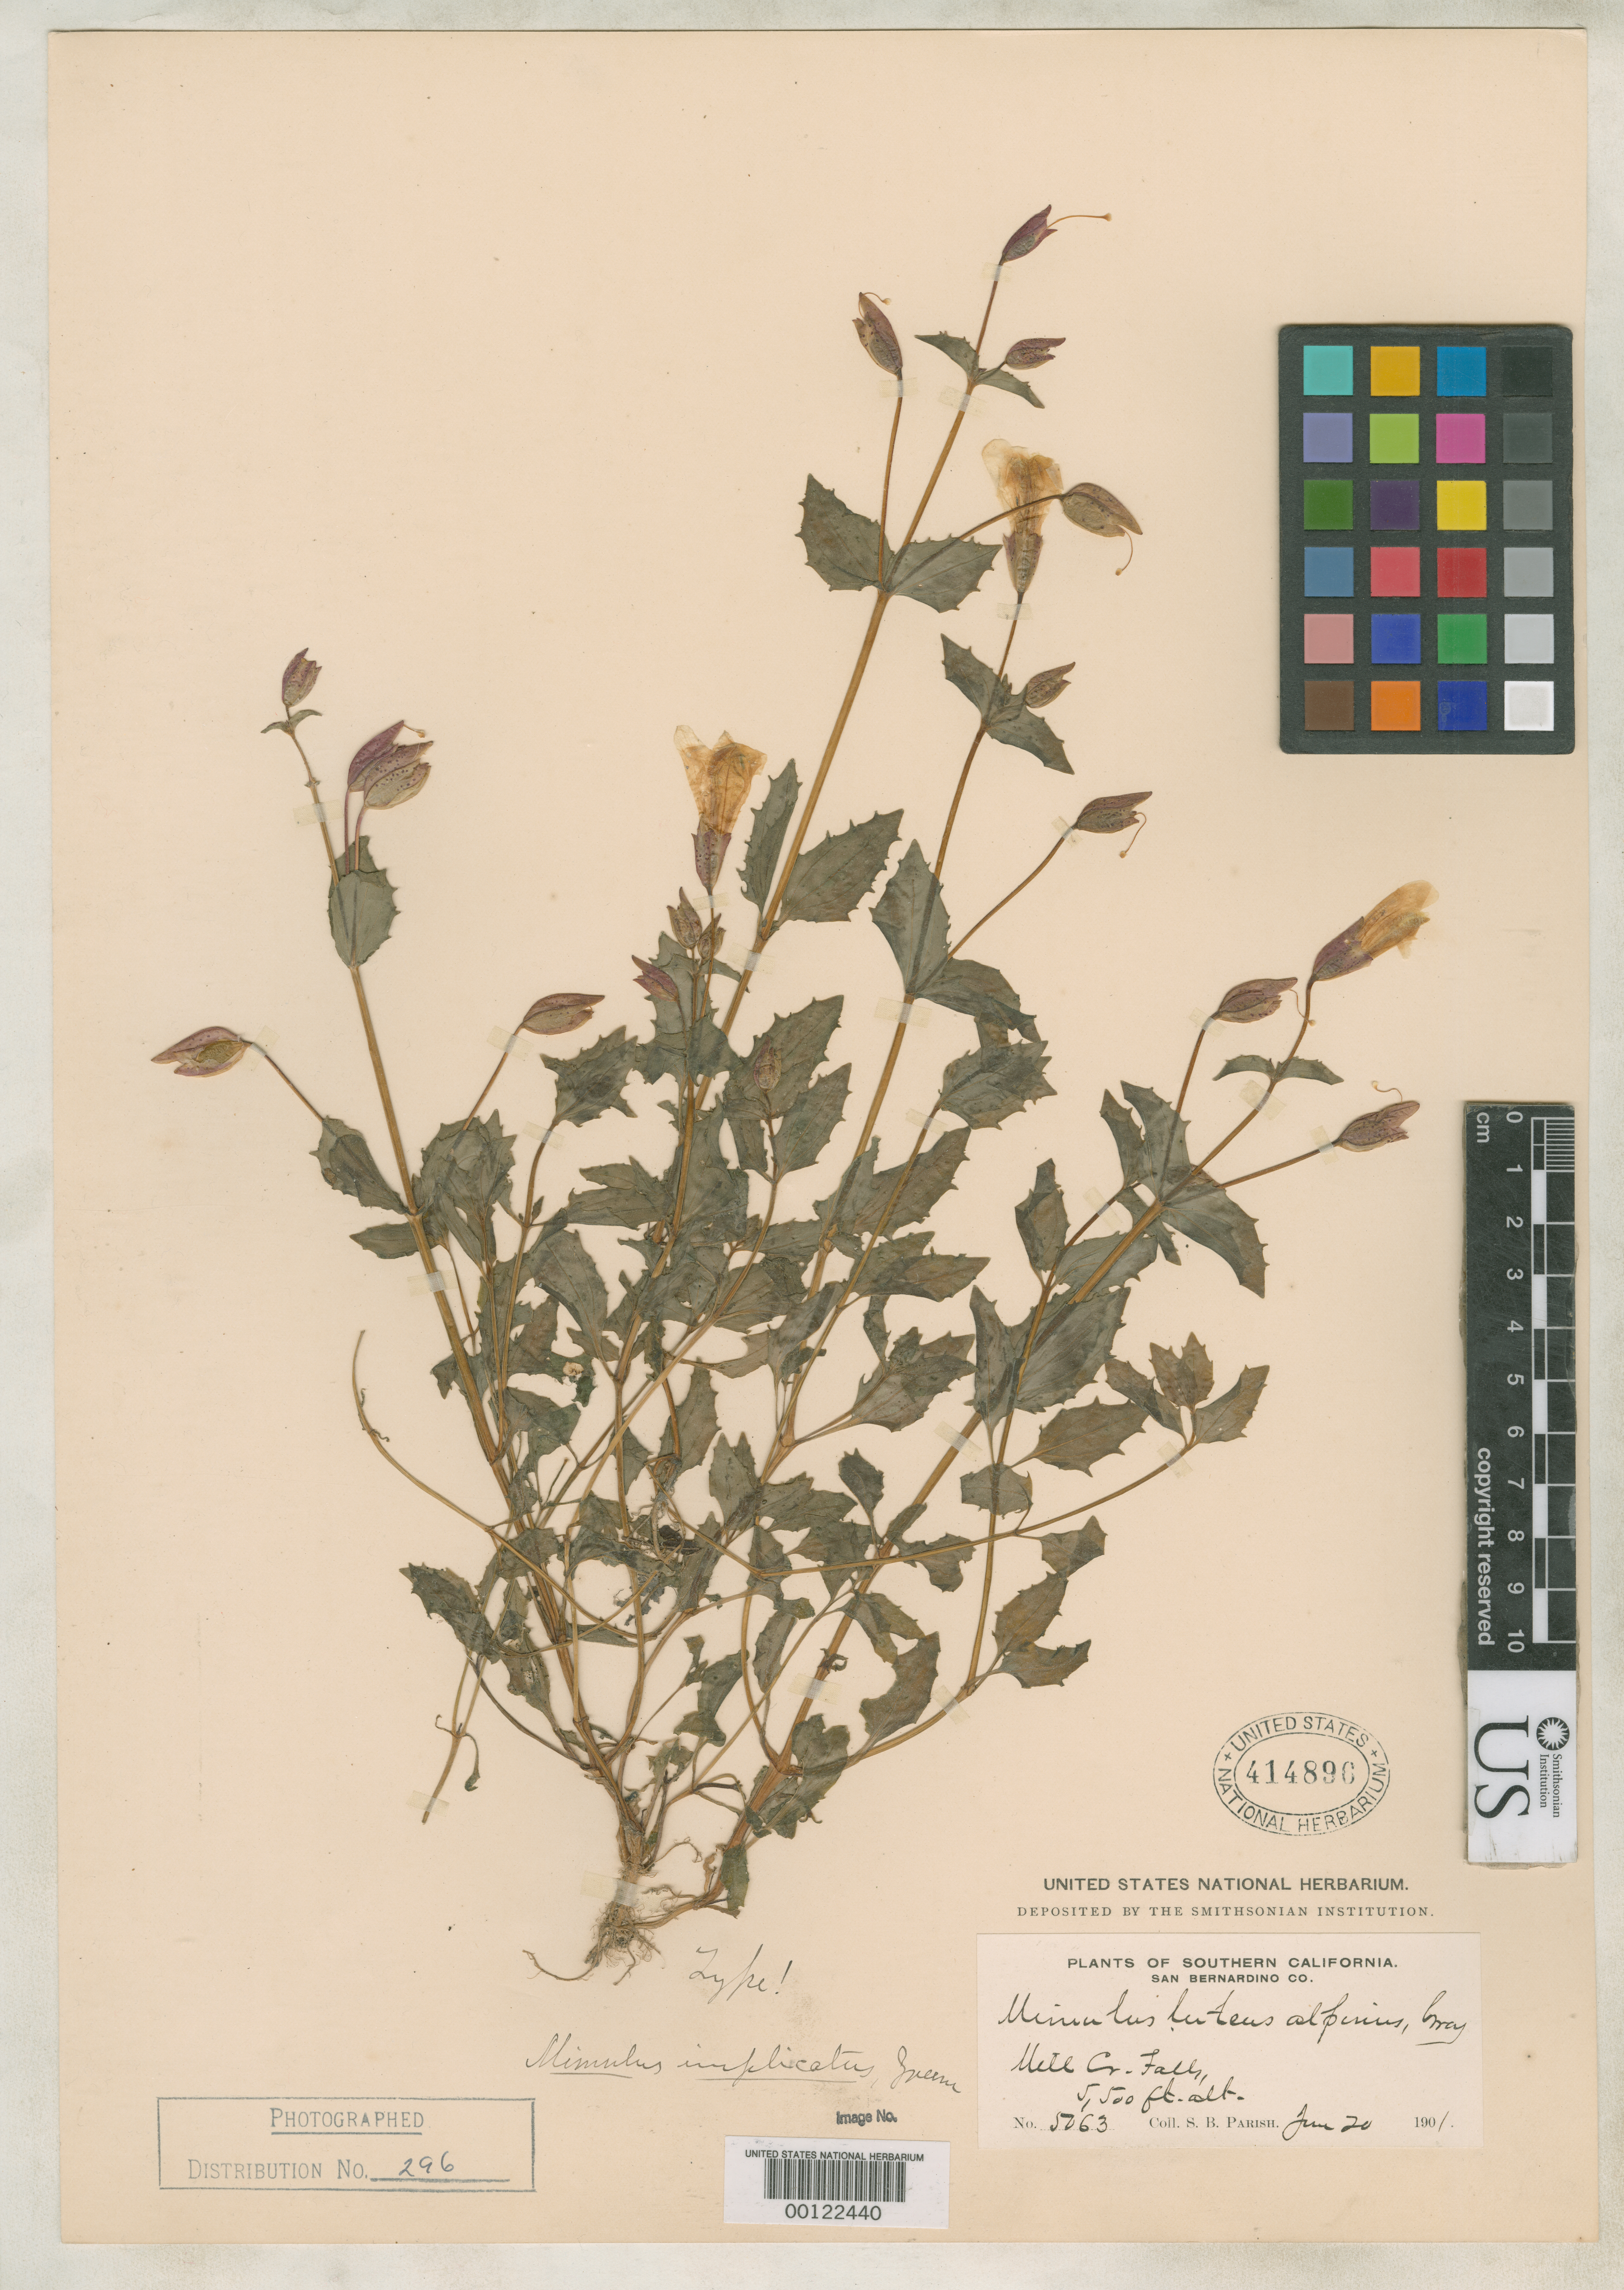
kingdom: Plantae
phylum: Tracheophyta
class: Magnoliopsida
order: Lamiales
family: Phrymaceae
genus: Mimulus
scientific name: Mimulus implicatus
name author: Greene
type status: Holotype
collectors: S. B. Parish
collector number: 5063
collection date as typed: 20 Jun 1901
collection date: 1901-06-20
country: United States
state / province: California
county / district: San Bernardino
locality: Mill Creek Falls.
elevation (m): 1676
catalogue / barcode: US 414896